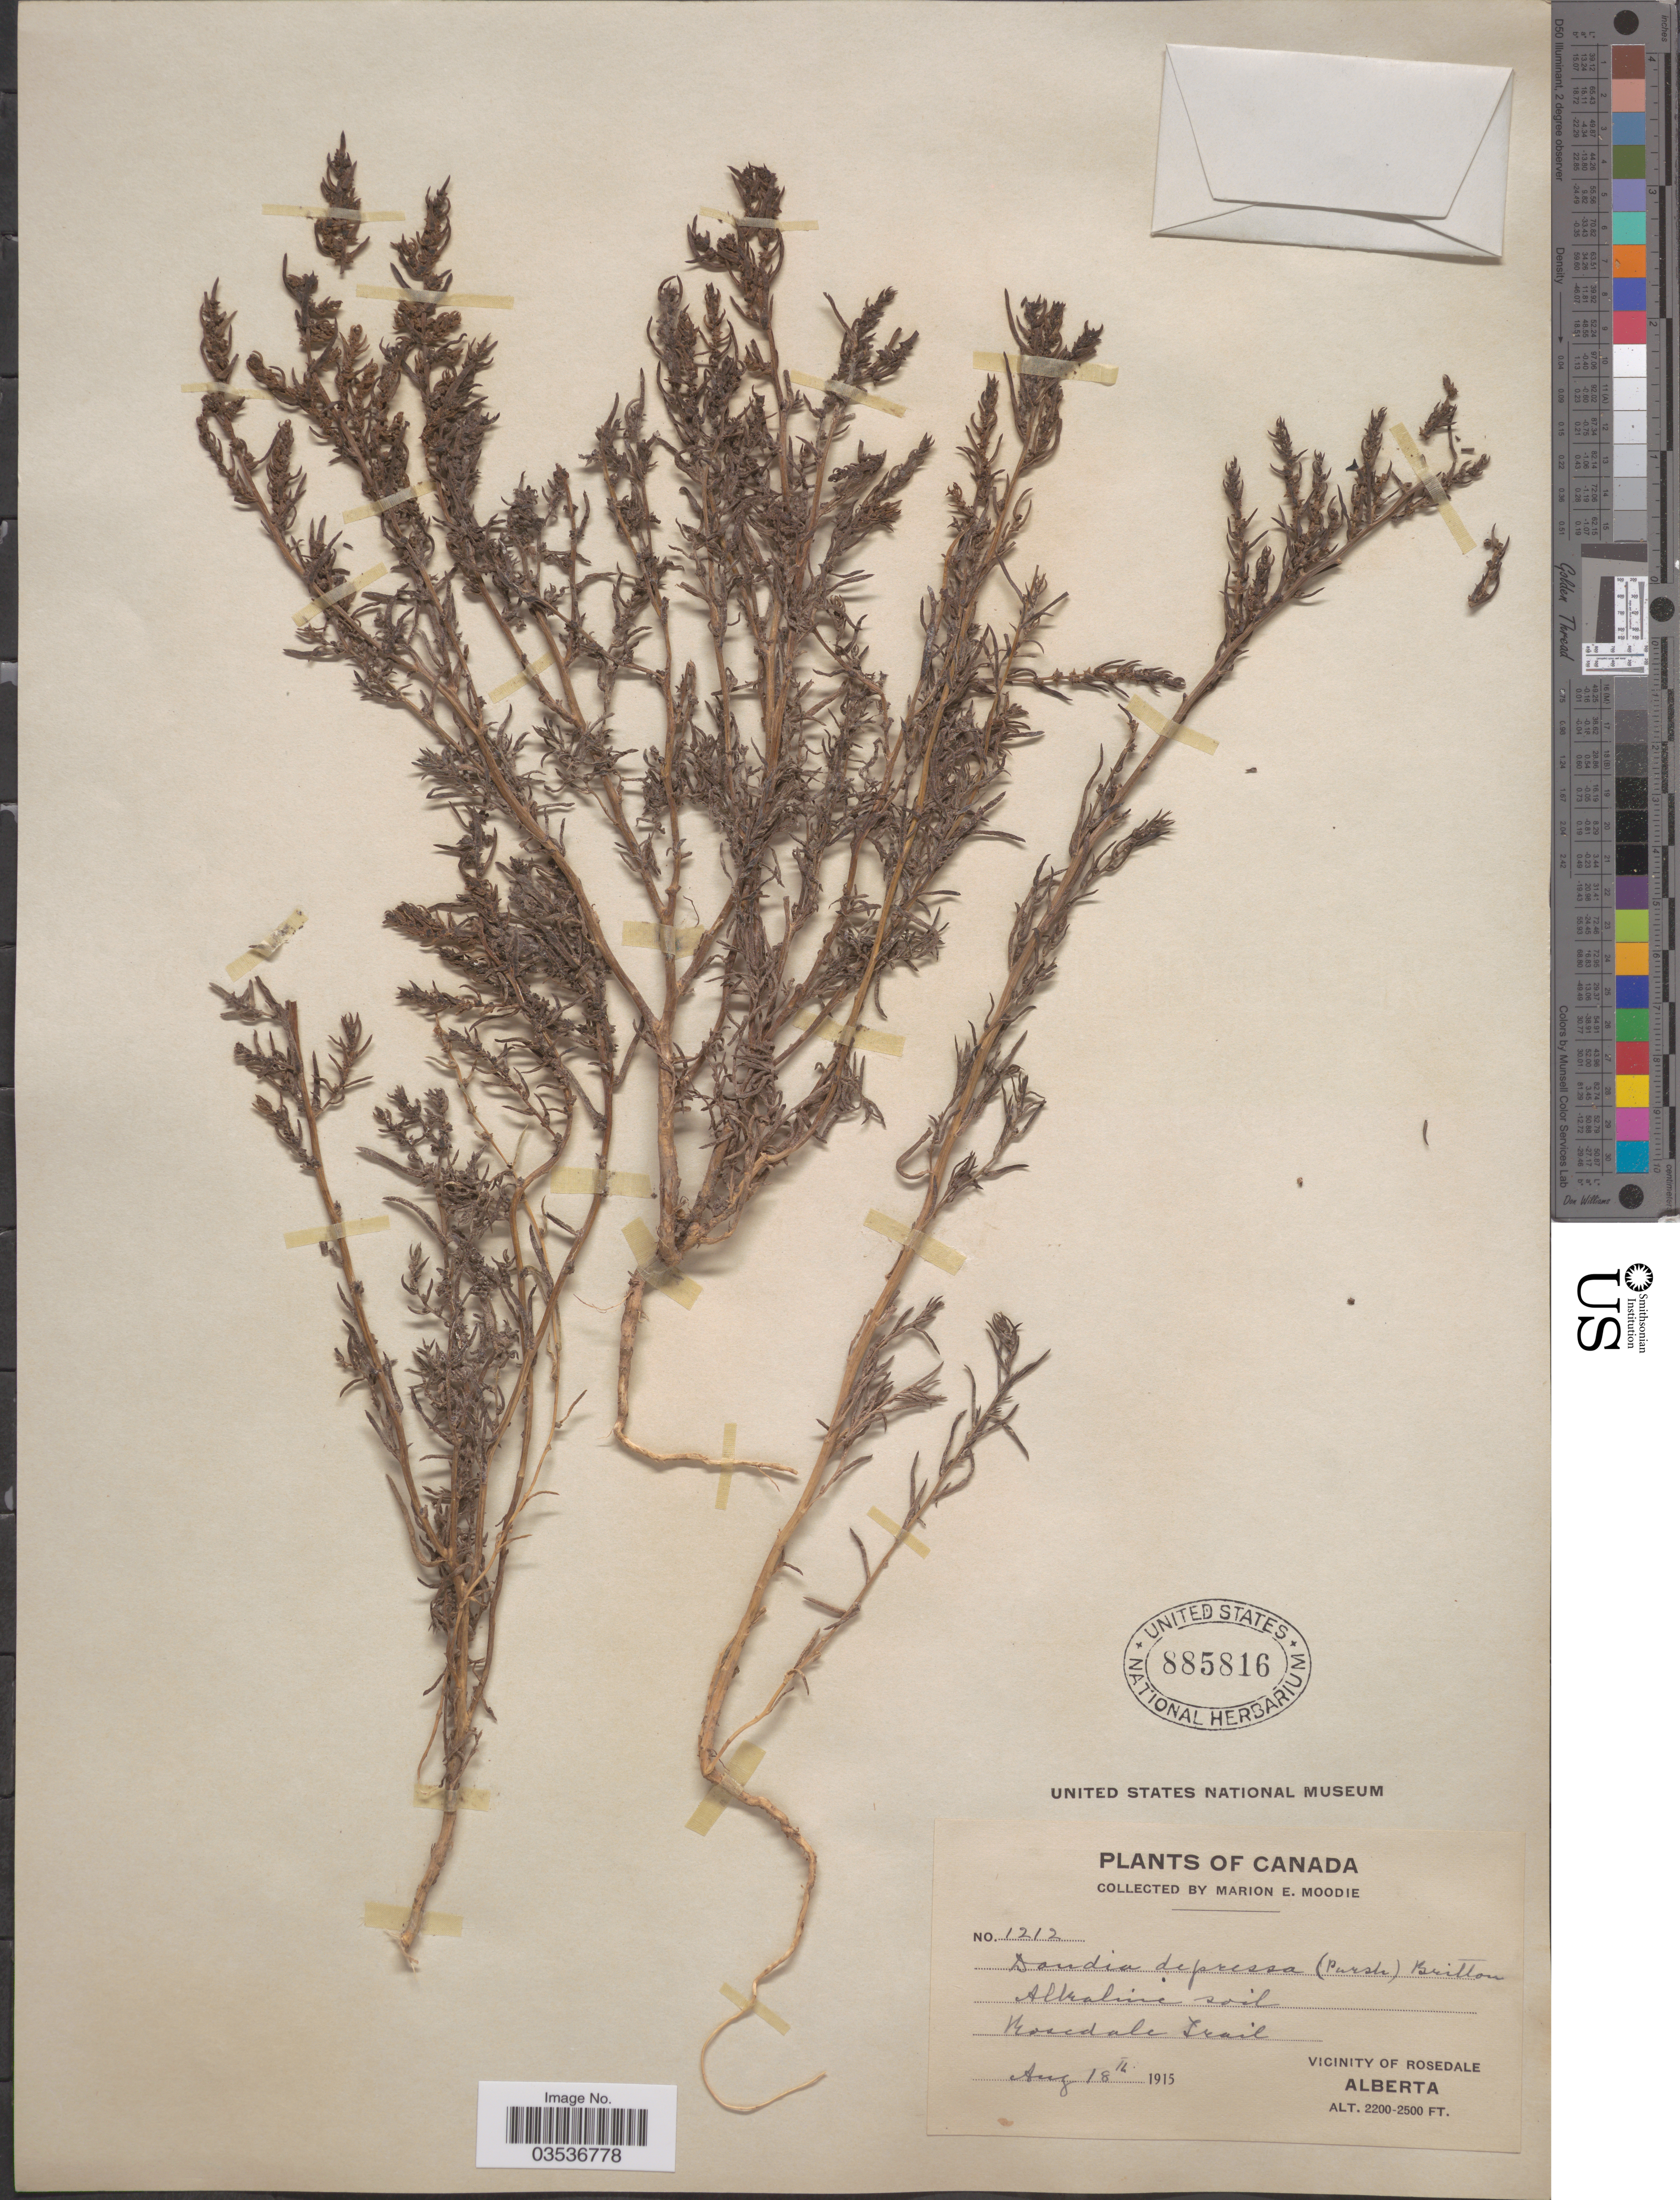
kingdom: Plantae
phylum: Tracheophyta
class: Magnoliopsida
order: Caryophyllales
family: Amaranthaceae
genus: Suaeda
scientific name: Suaeda depressa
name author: (Pursh) S. Watson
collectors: M. E. Moodie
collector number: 1212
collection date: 1915-08-18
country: Canada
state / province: Alberta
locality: Rosedale Trail. Vicinity of Rosedale.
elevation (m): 671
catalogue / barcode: US 885816